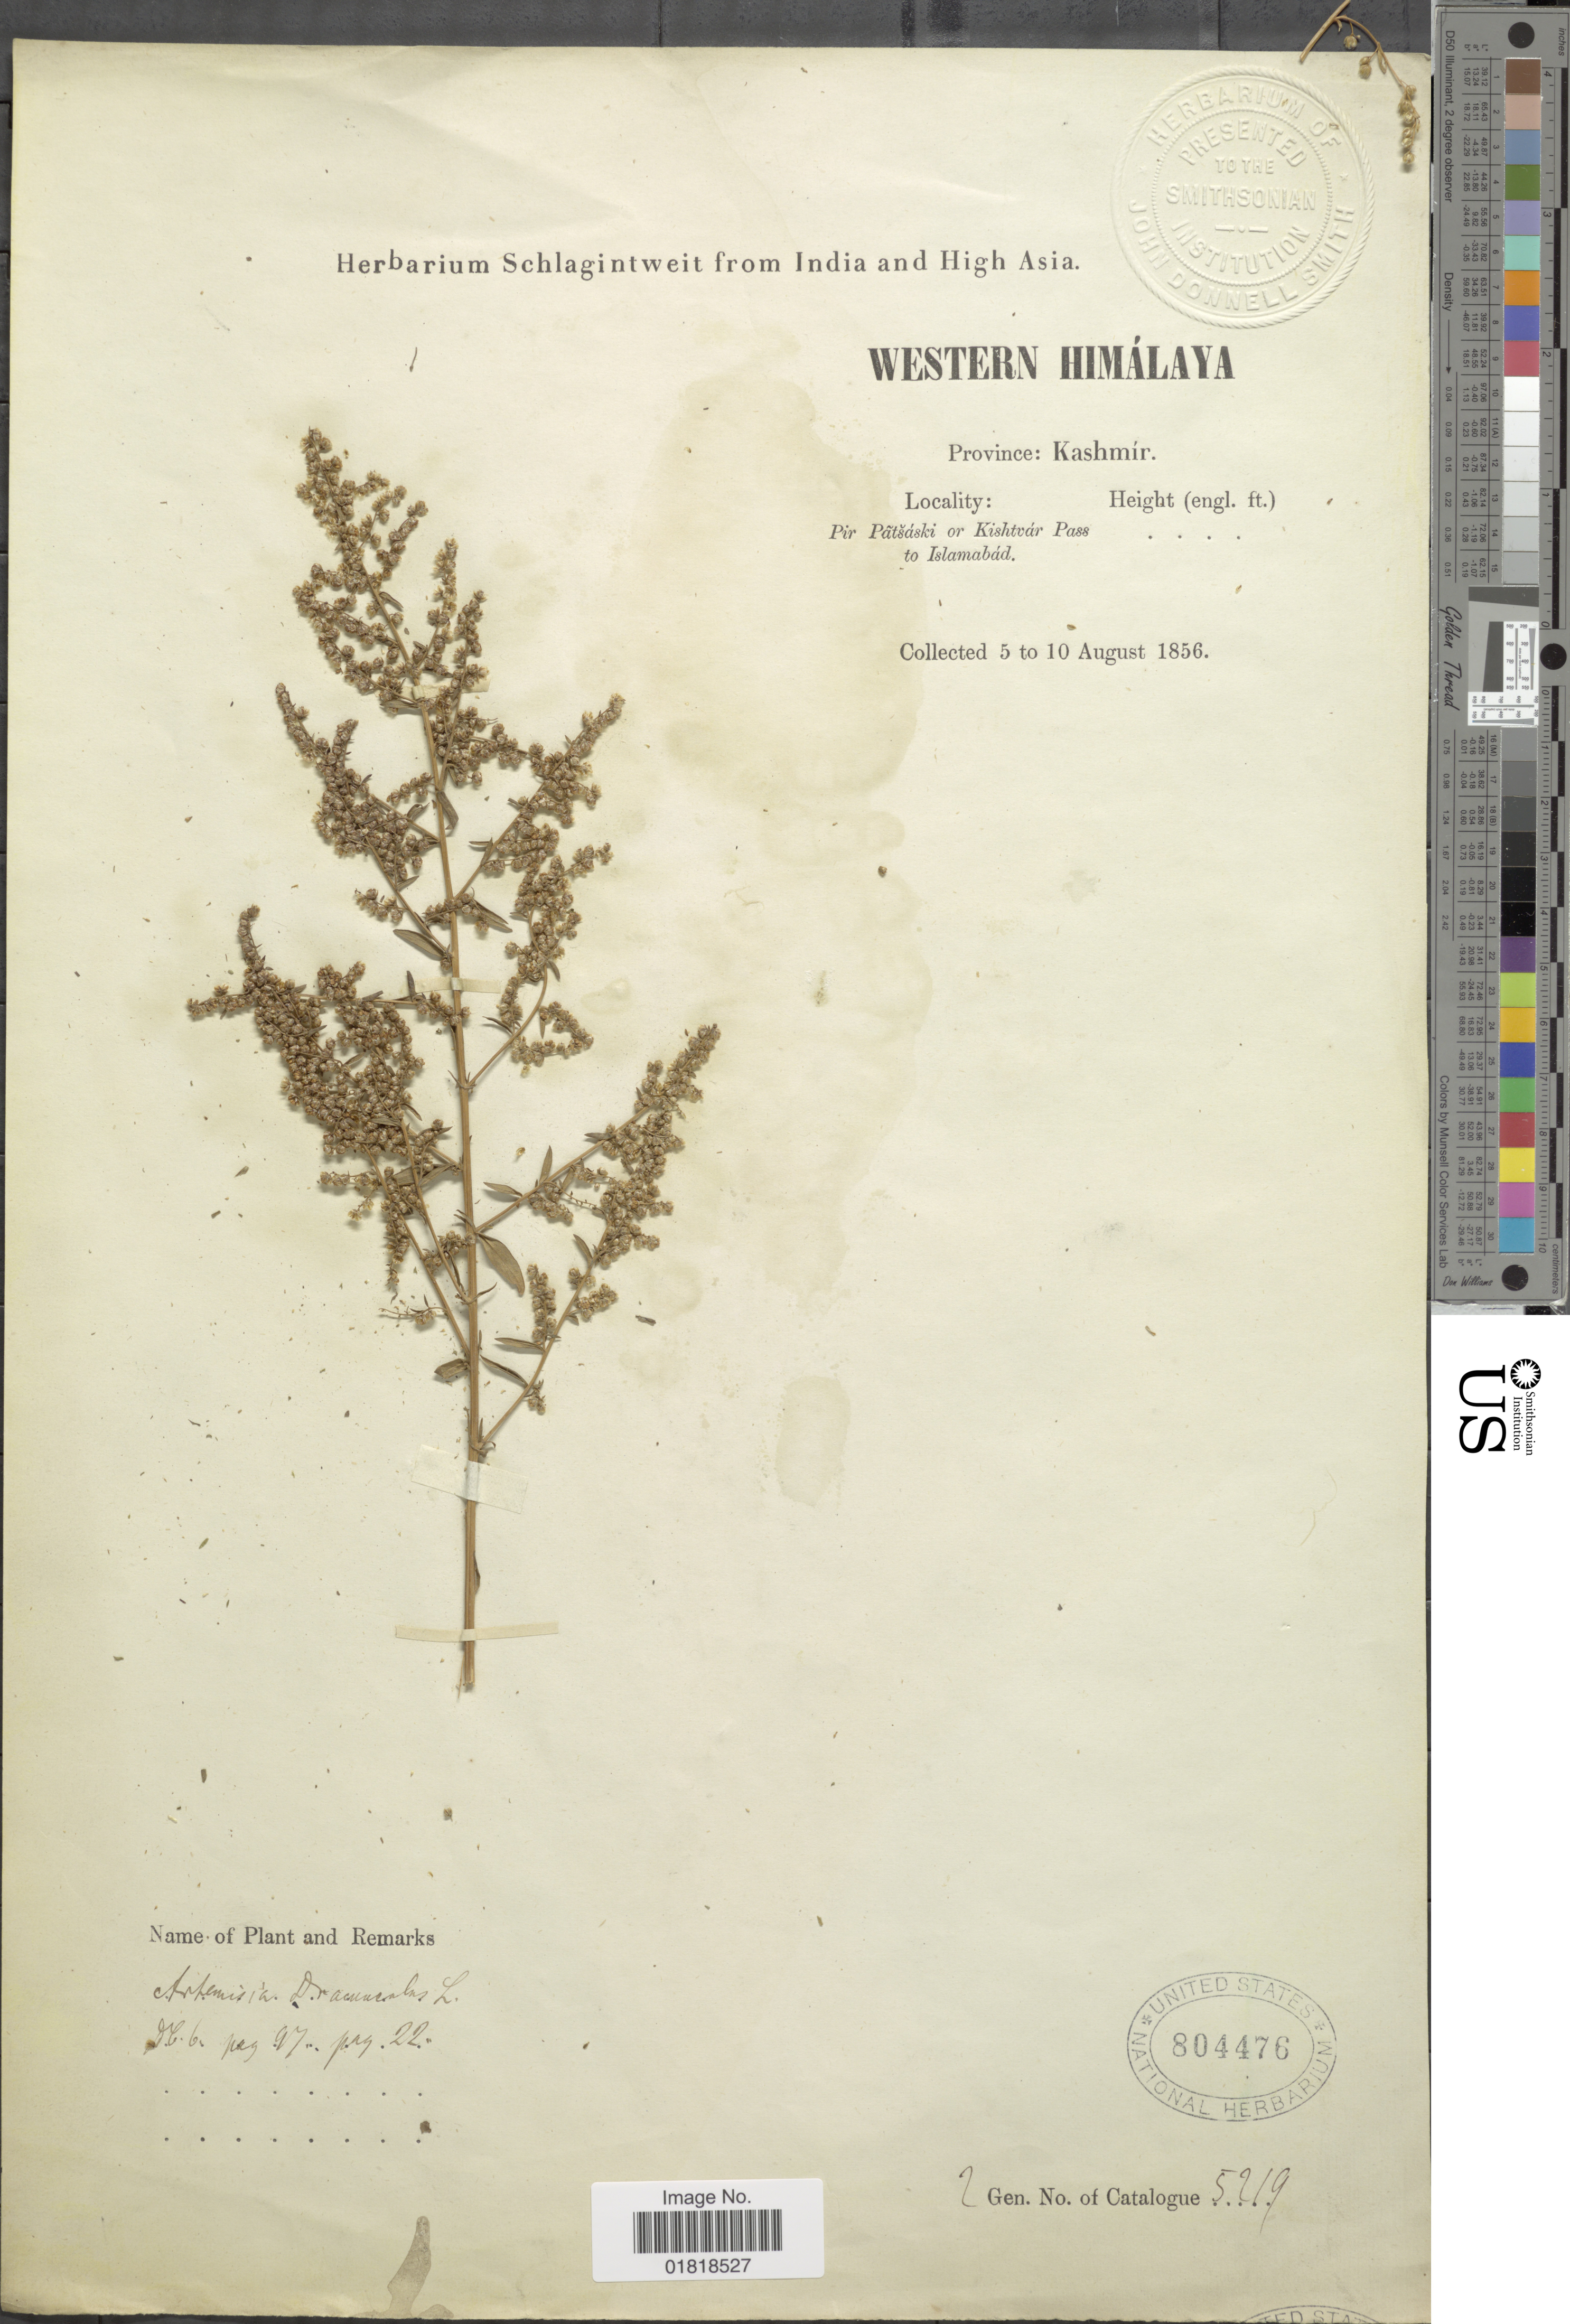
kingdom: Plantae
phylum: Tracheophyta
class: Magnoliopsida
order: Asterales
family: Asteraceae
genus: Artemisia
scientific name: Artemisia dracunculus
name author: L.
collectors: ex herb. Schlagintweit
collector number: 5219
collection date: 1856-08-05/1856-08-10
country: India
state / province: Jammu and Kashmir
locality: Western Himálaya, Province: Kashmír, Piur Patsáki or Kishtvár Pass to Islamabád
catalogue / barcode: US 804476